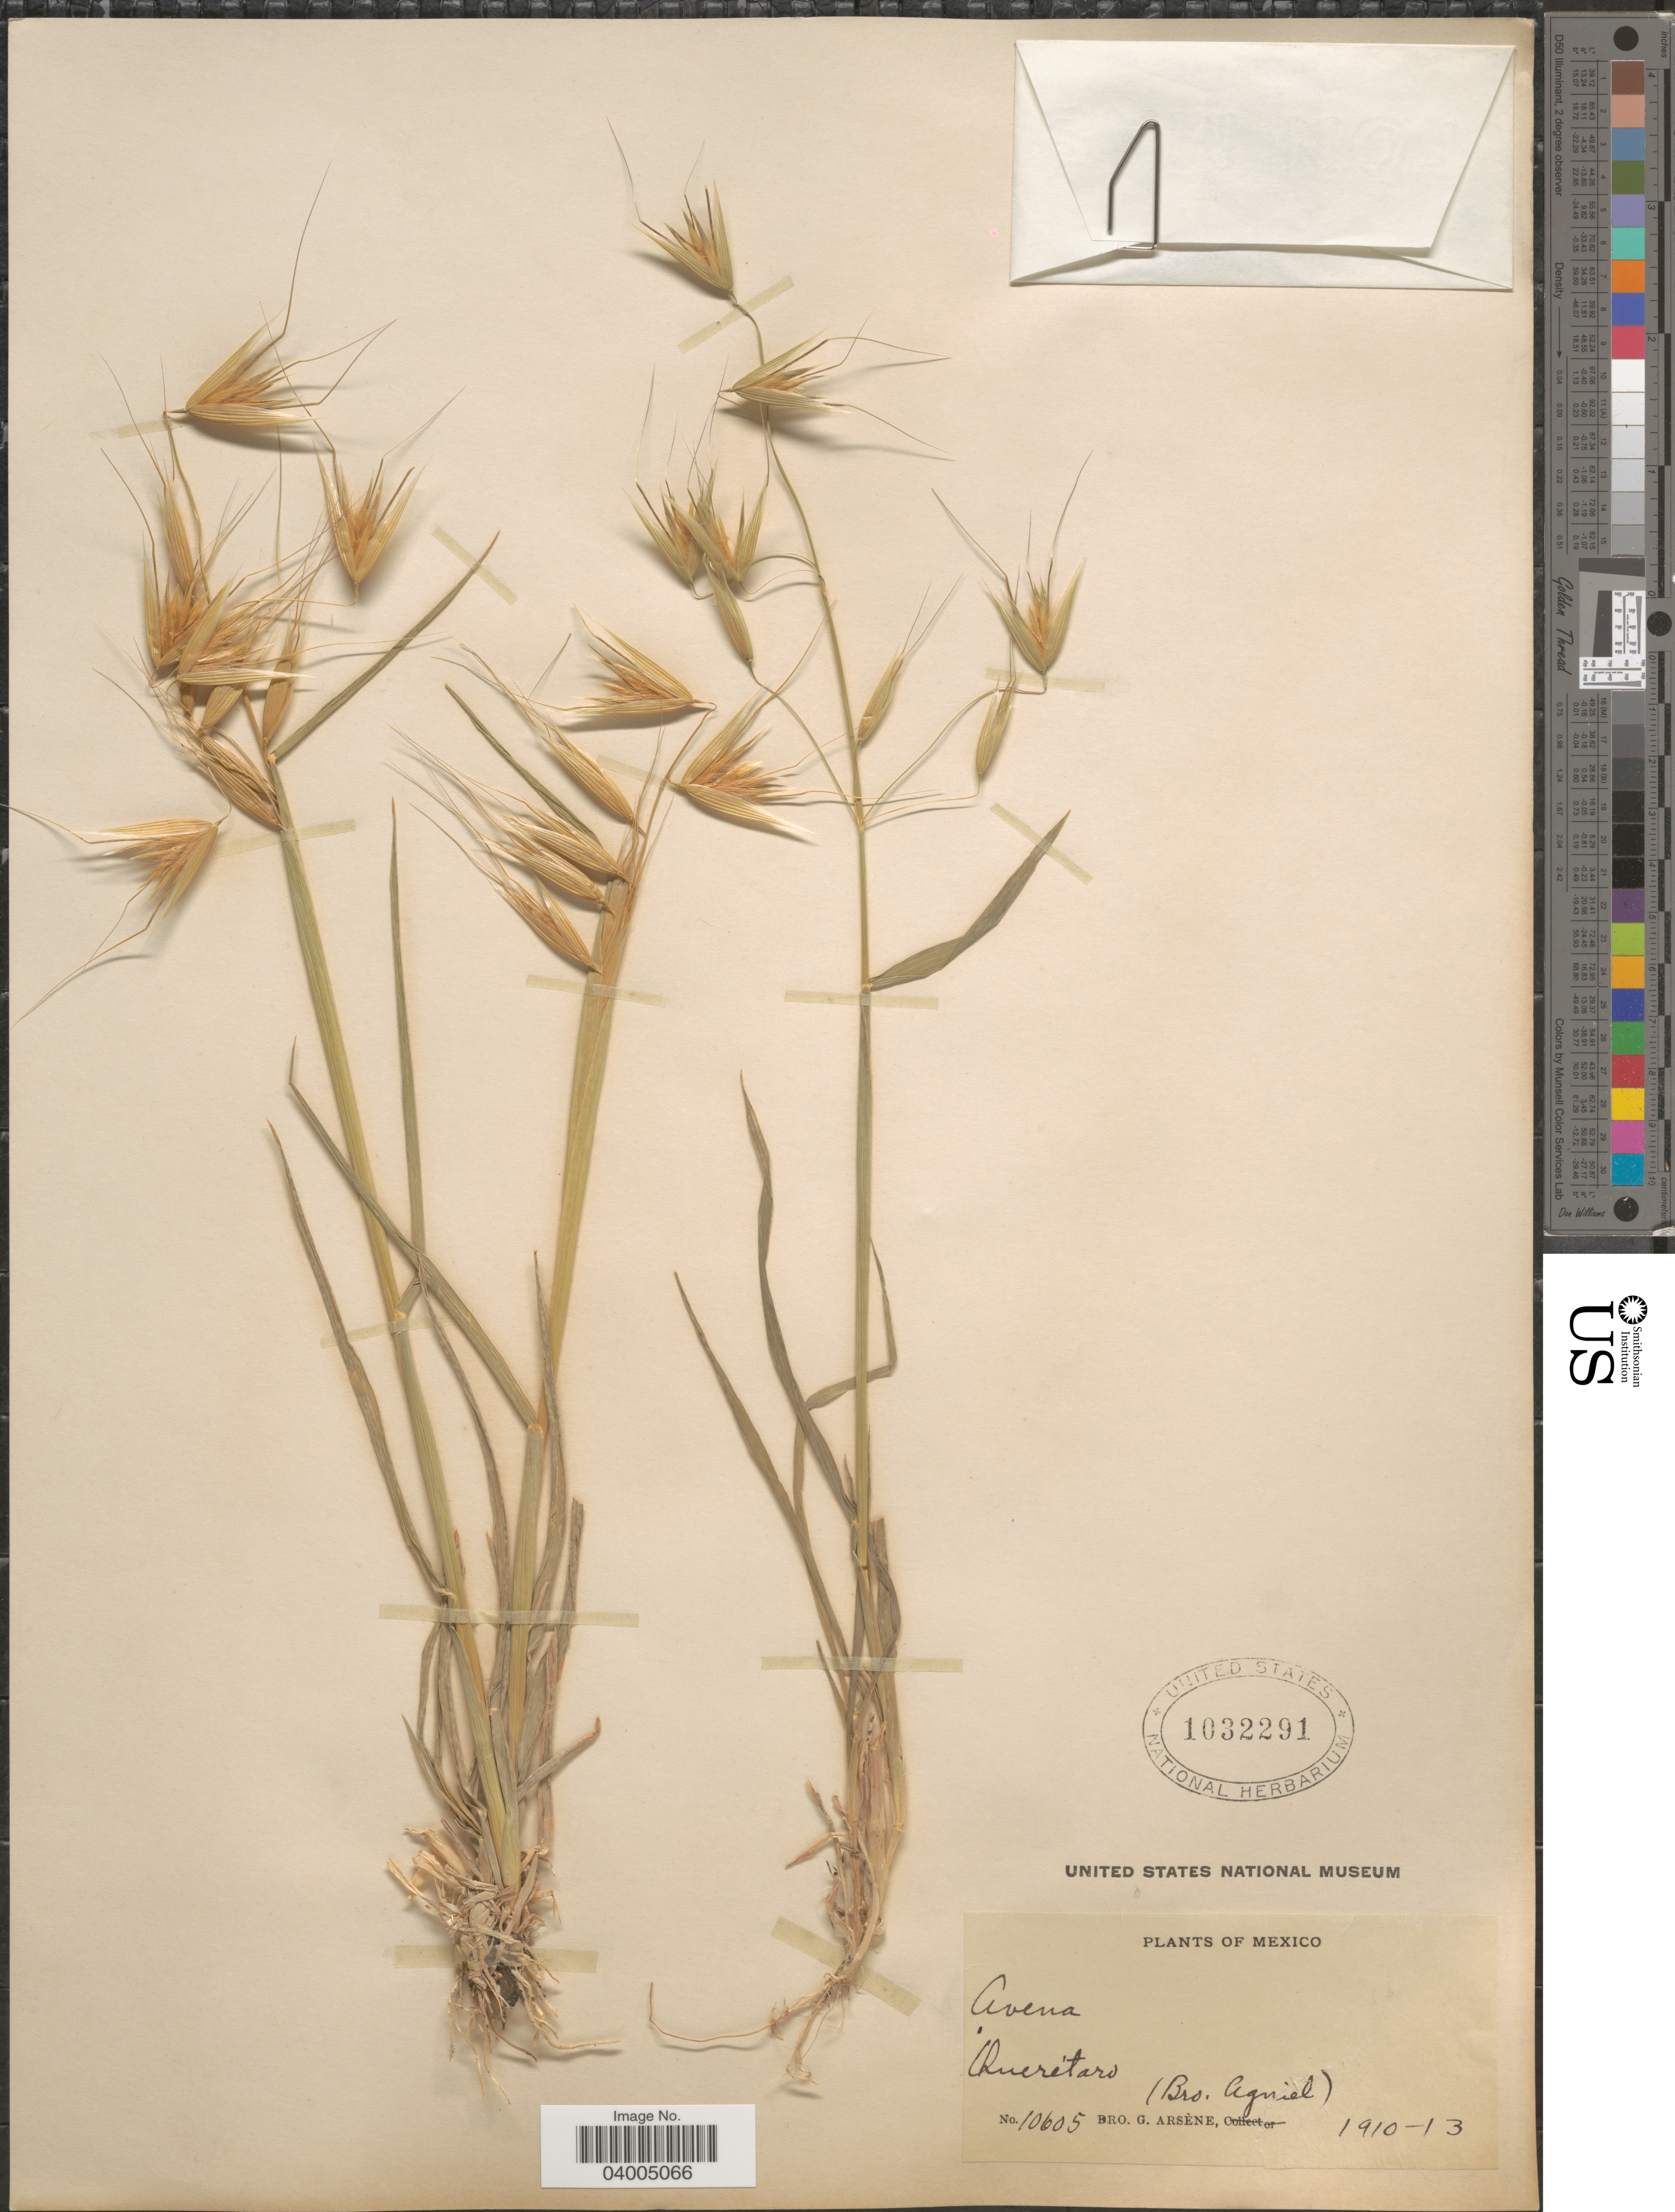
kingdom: Plantae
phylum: Tracheophyta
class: Liliopsida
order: Poales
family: Poaceae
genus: Avena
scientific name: Avena fatua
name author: L.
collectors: Bro. Agniel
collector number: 10605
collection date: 1910/1913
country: Mexico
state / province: Querétaro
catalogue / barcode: US 1032291